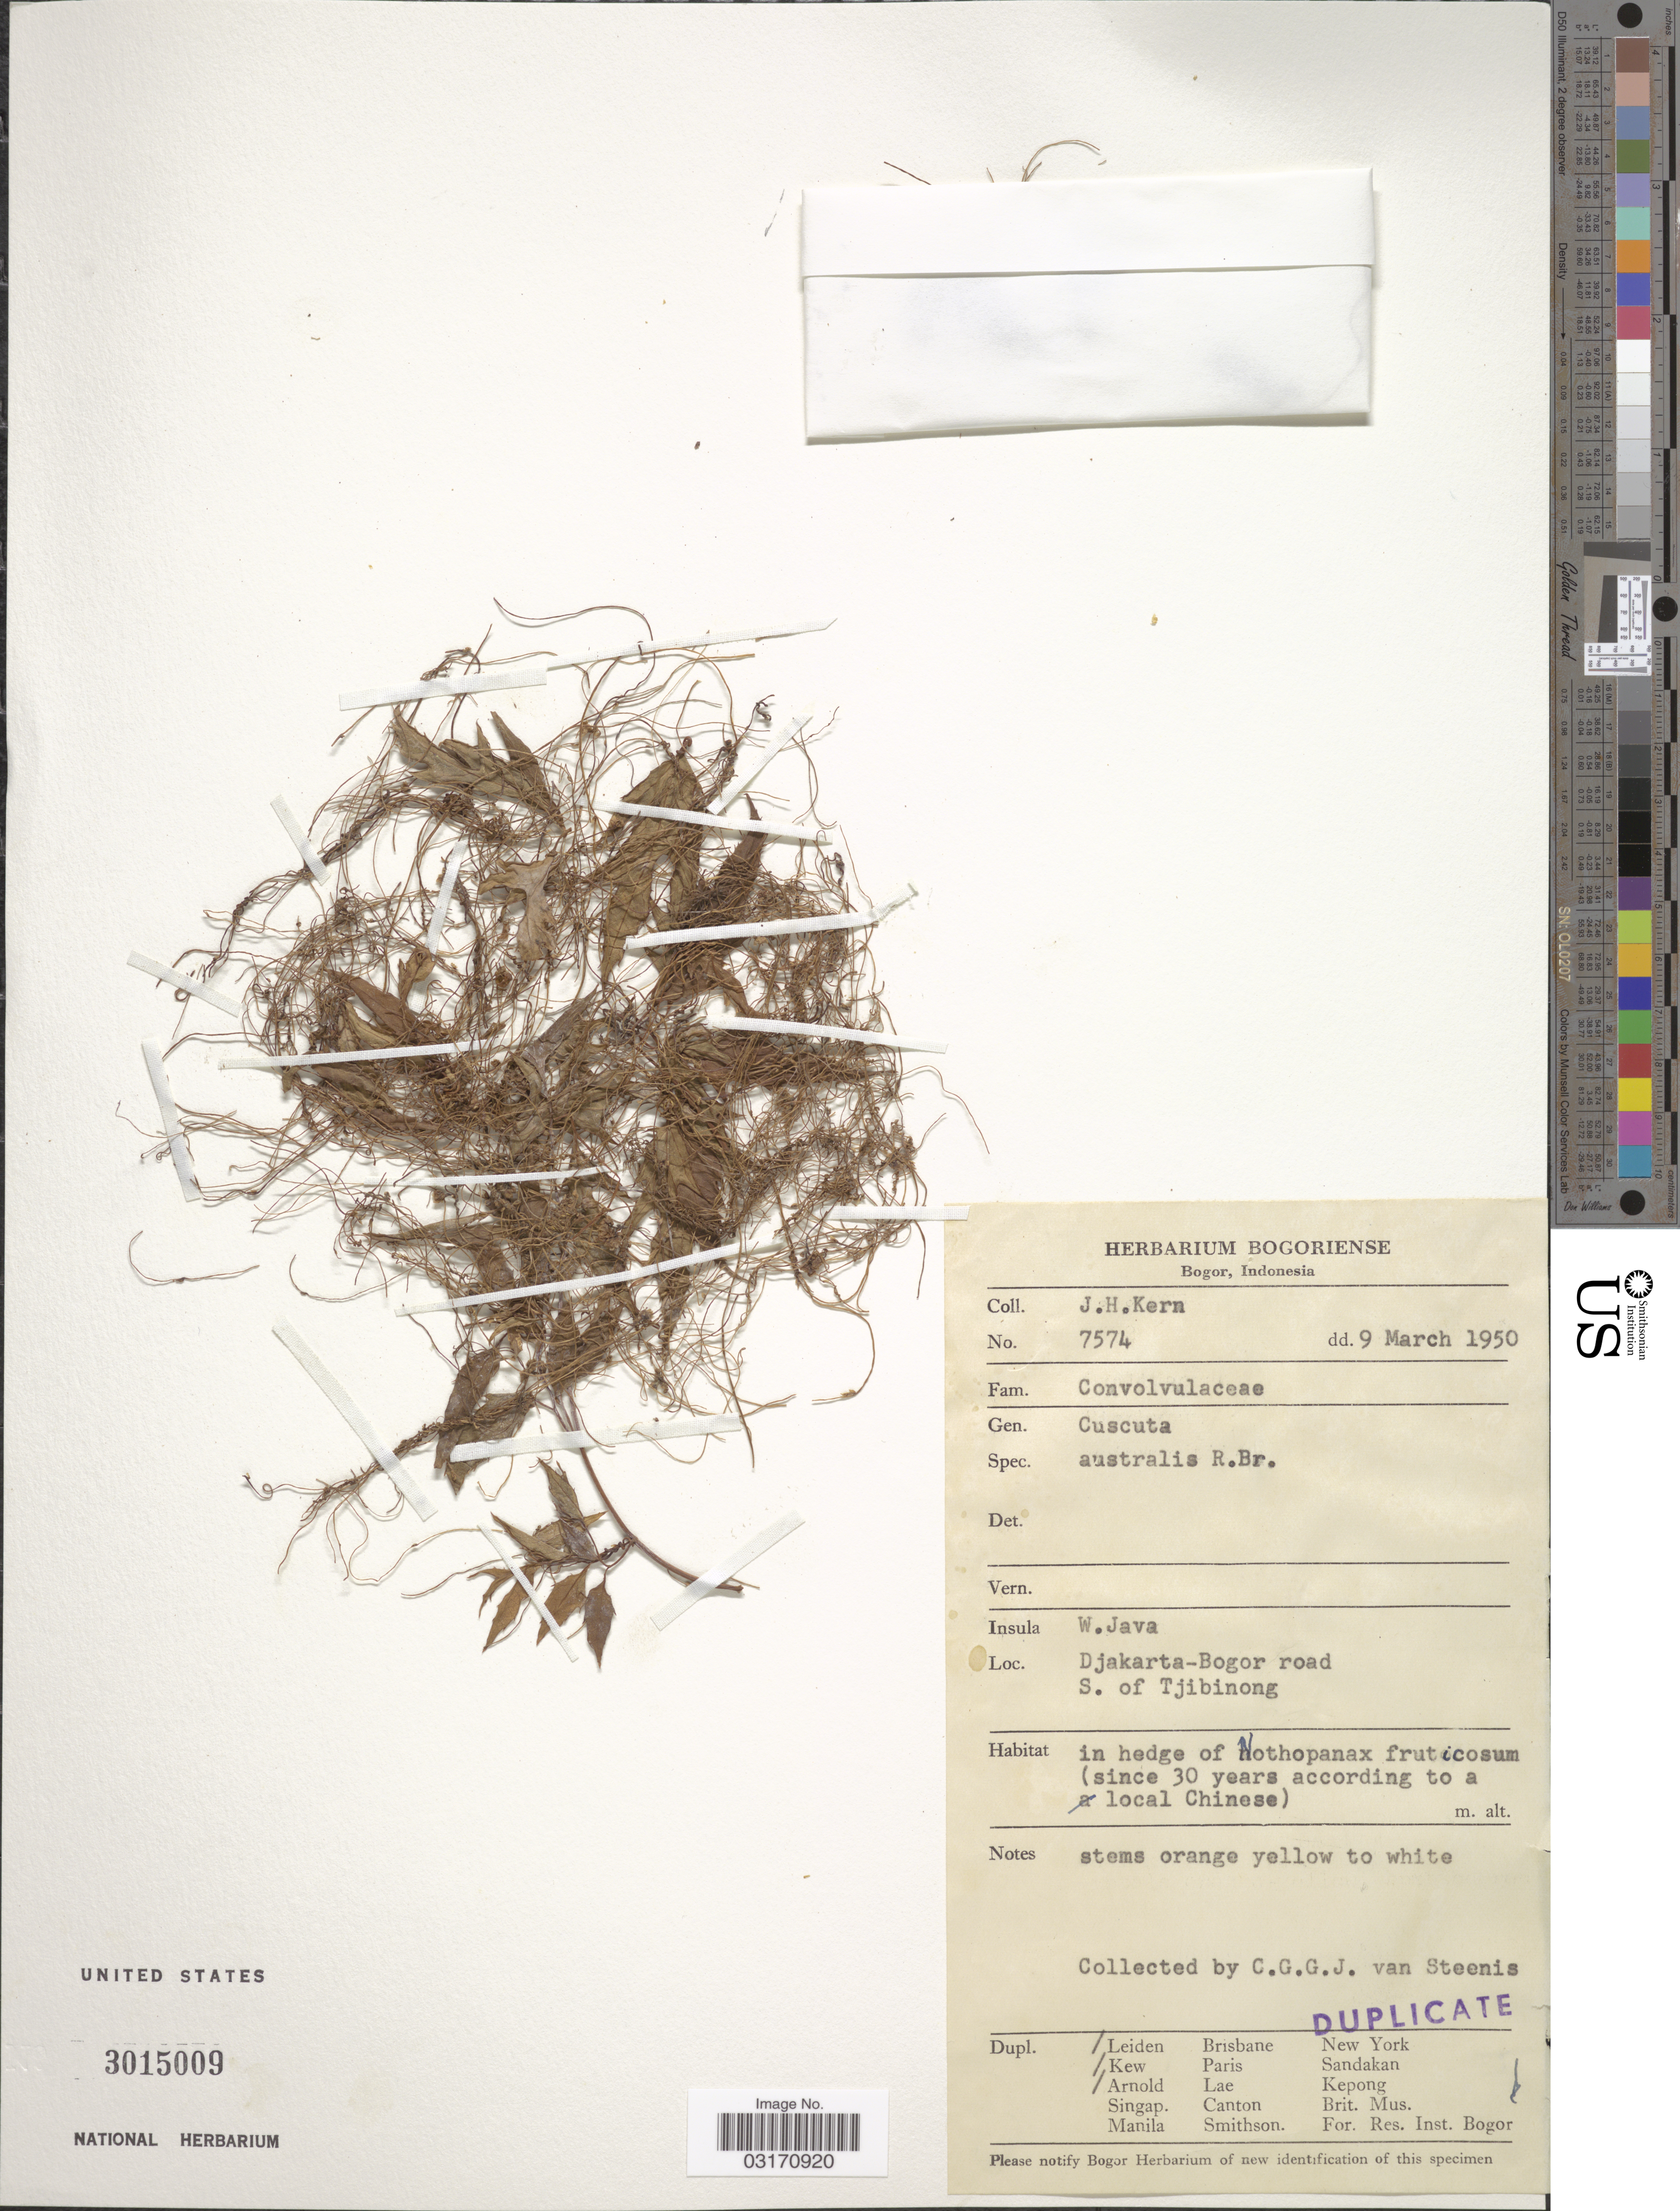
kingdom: Plantae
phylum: Tracheophyta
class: Magnoliopsida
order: Solanales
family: Convolvulaceae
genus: Cuscuta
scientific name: Cuscuta australis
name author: R. Br.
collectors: J. H. Kern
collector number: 7574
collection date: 1950-03-09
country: Indonesia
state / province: Java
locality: Insula W. Java. Djakarta-Bogor road S. of Tjibinong.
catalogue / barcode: US 3015009